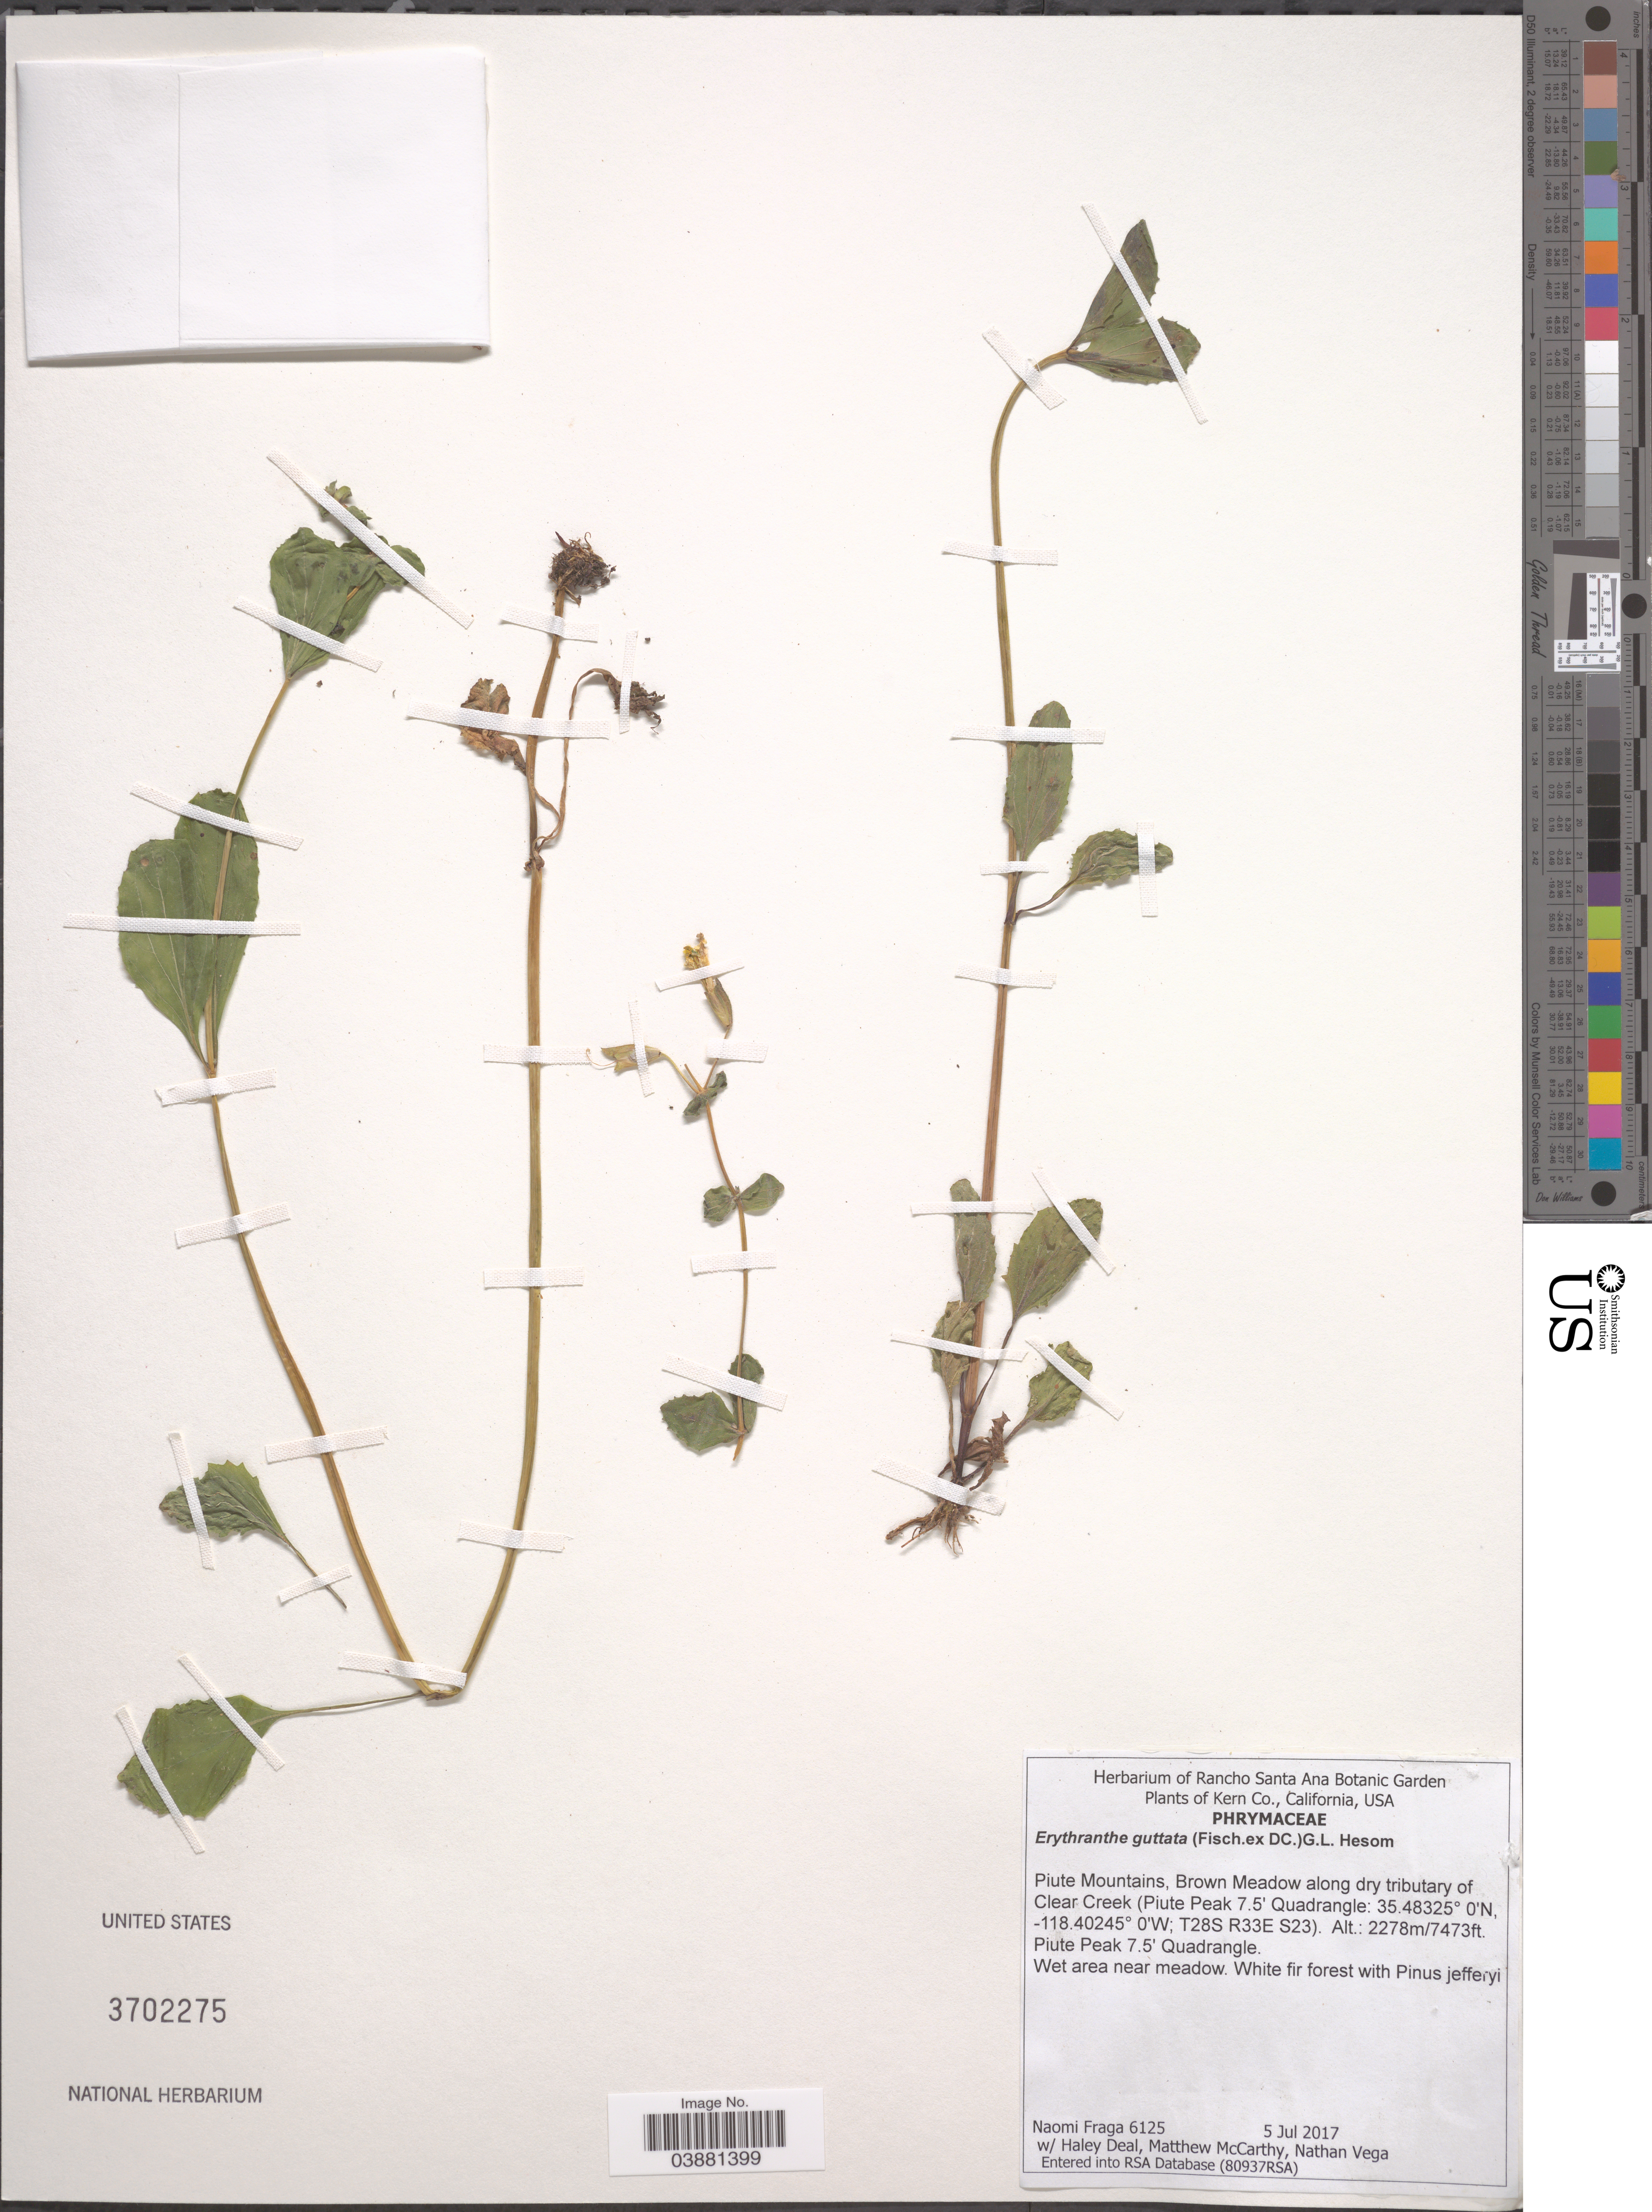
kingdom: Plantae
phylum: Tracheophyta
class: Magnoliopsida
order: Lamiales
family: Phrymaceae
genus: Mimulus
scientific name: Mimulus guttatus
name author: DC.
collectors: N. Fraga, H. Deal, M. McCarthy & N. Vega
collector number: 6125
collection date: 2017-07-05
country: United States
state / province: California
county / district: Kern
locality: Kern Co. Piute Mountains, Brown Meadow along dry tributary of Clear Creek (Piute Peak 7.5' Quadrangle; T28S R33E S23).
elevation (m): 2278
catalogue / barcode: US 3702275